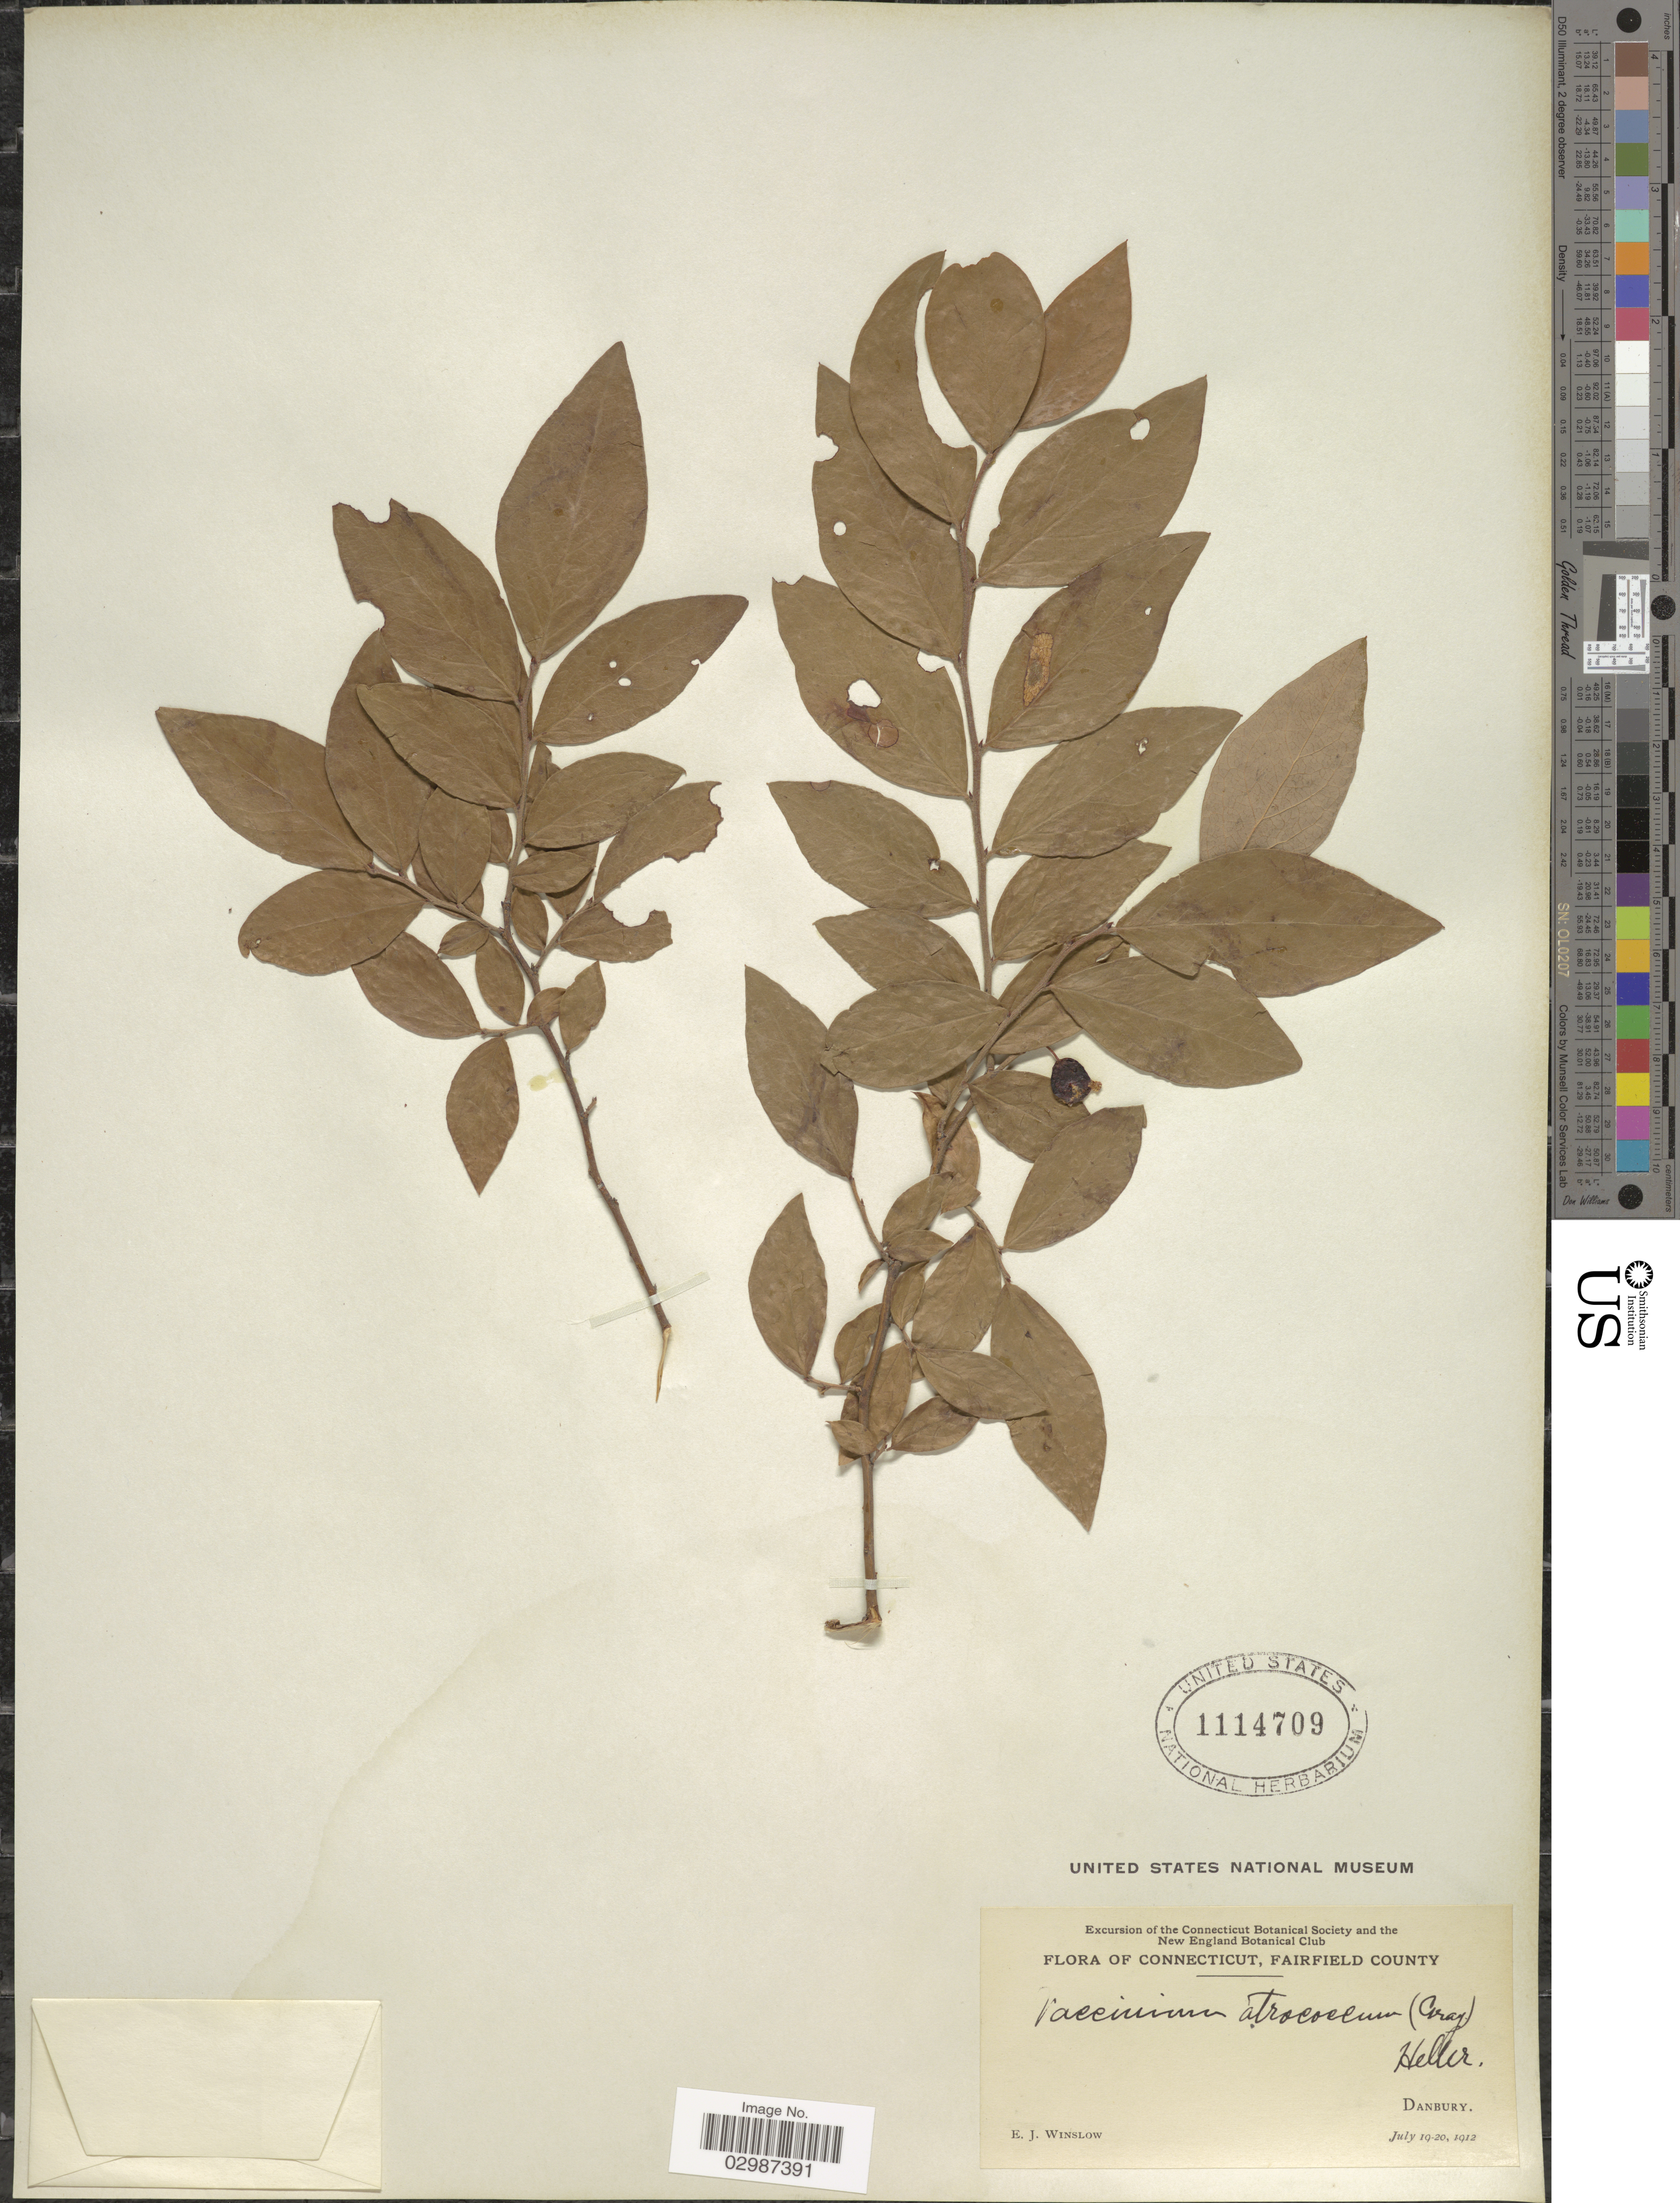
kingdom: Plantae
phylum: Tracheophyta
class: Magnoliopsida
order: Ericales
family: Ericaceae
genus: Vaccinium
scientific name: Vaccinium atrococcum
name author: (A. Gray) A. Heller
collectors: E. Winslow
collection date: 1912-07-19/1912-07-20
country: United States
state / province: Connecticut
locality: Fairfield County, Danbury.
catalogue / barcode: US 1114709